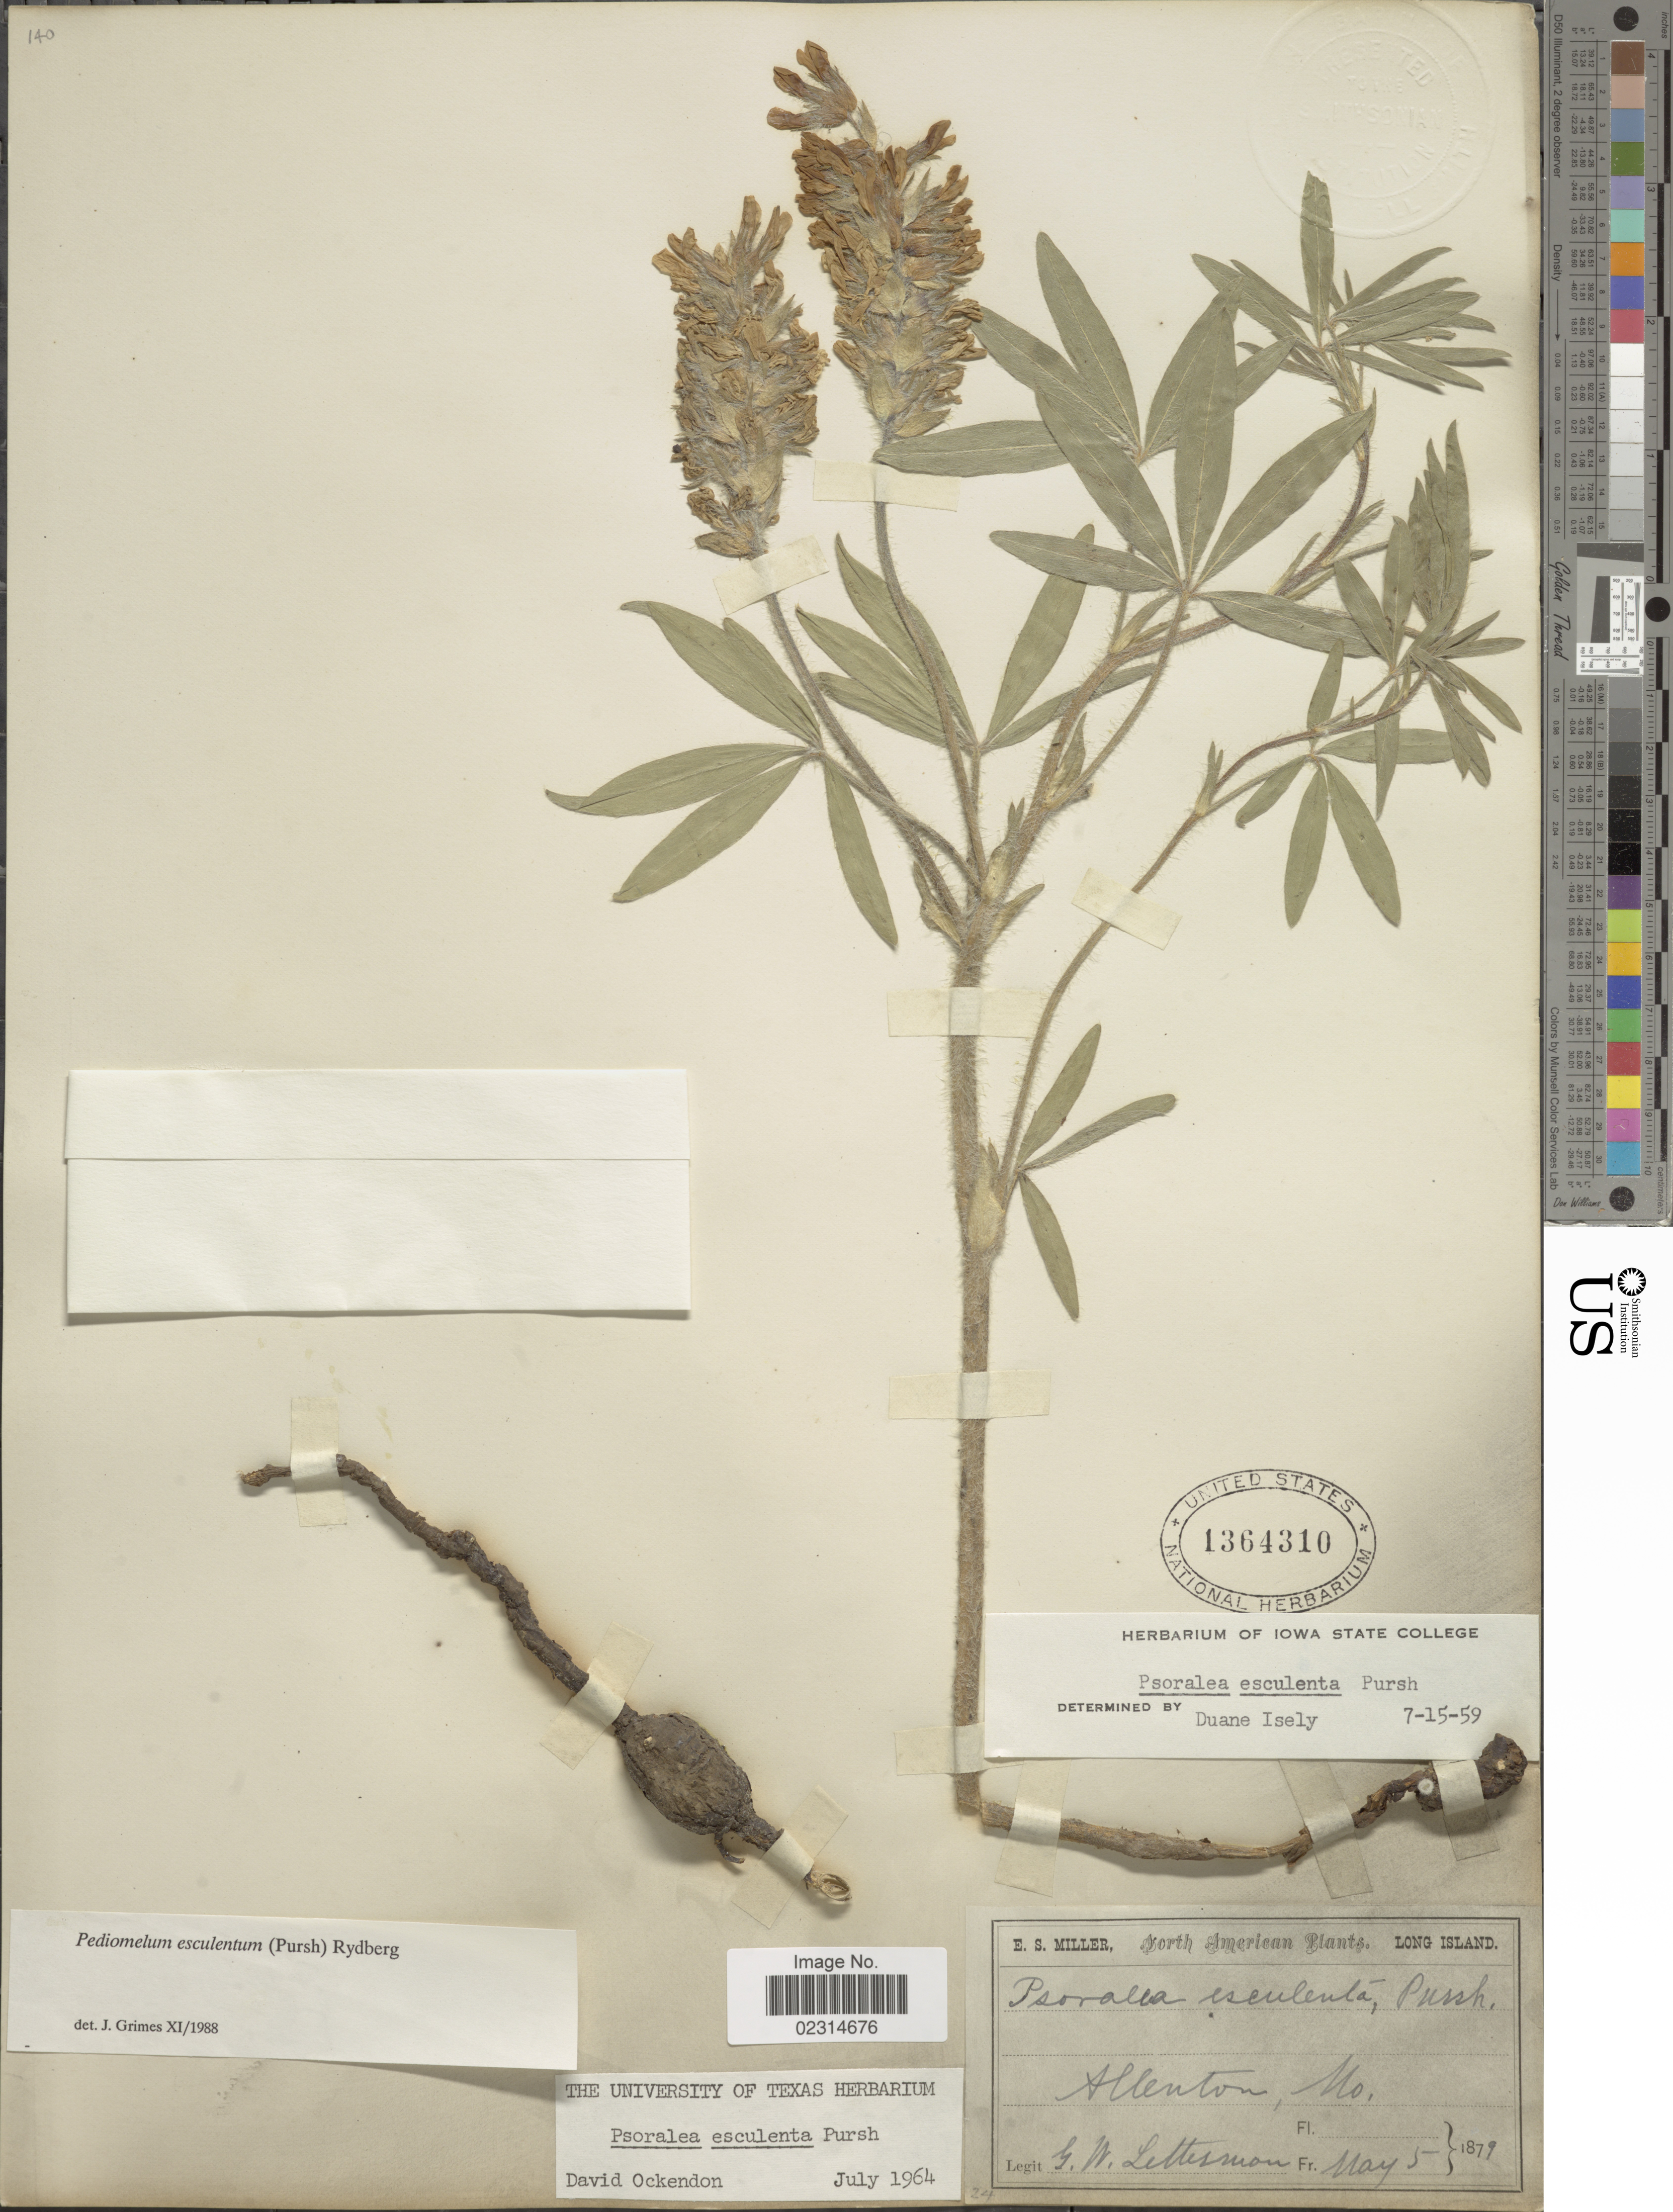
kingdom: Plantae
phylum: Tracheophyta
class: Magnoliopsida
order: Fabales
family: Fabaceae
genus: Pediomelum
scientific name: Pediomelum esculentum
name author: (Pursh) Rydb.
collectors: G. W. Letterman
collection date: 1879-05-05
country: United States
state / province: Missouri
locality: Allenton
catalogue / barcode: US 1364310